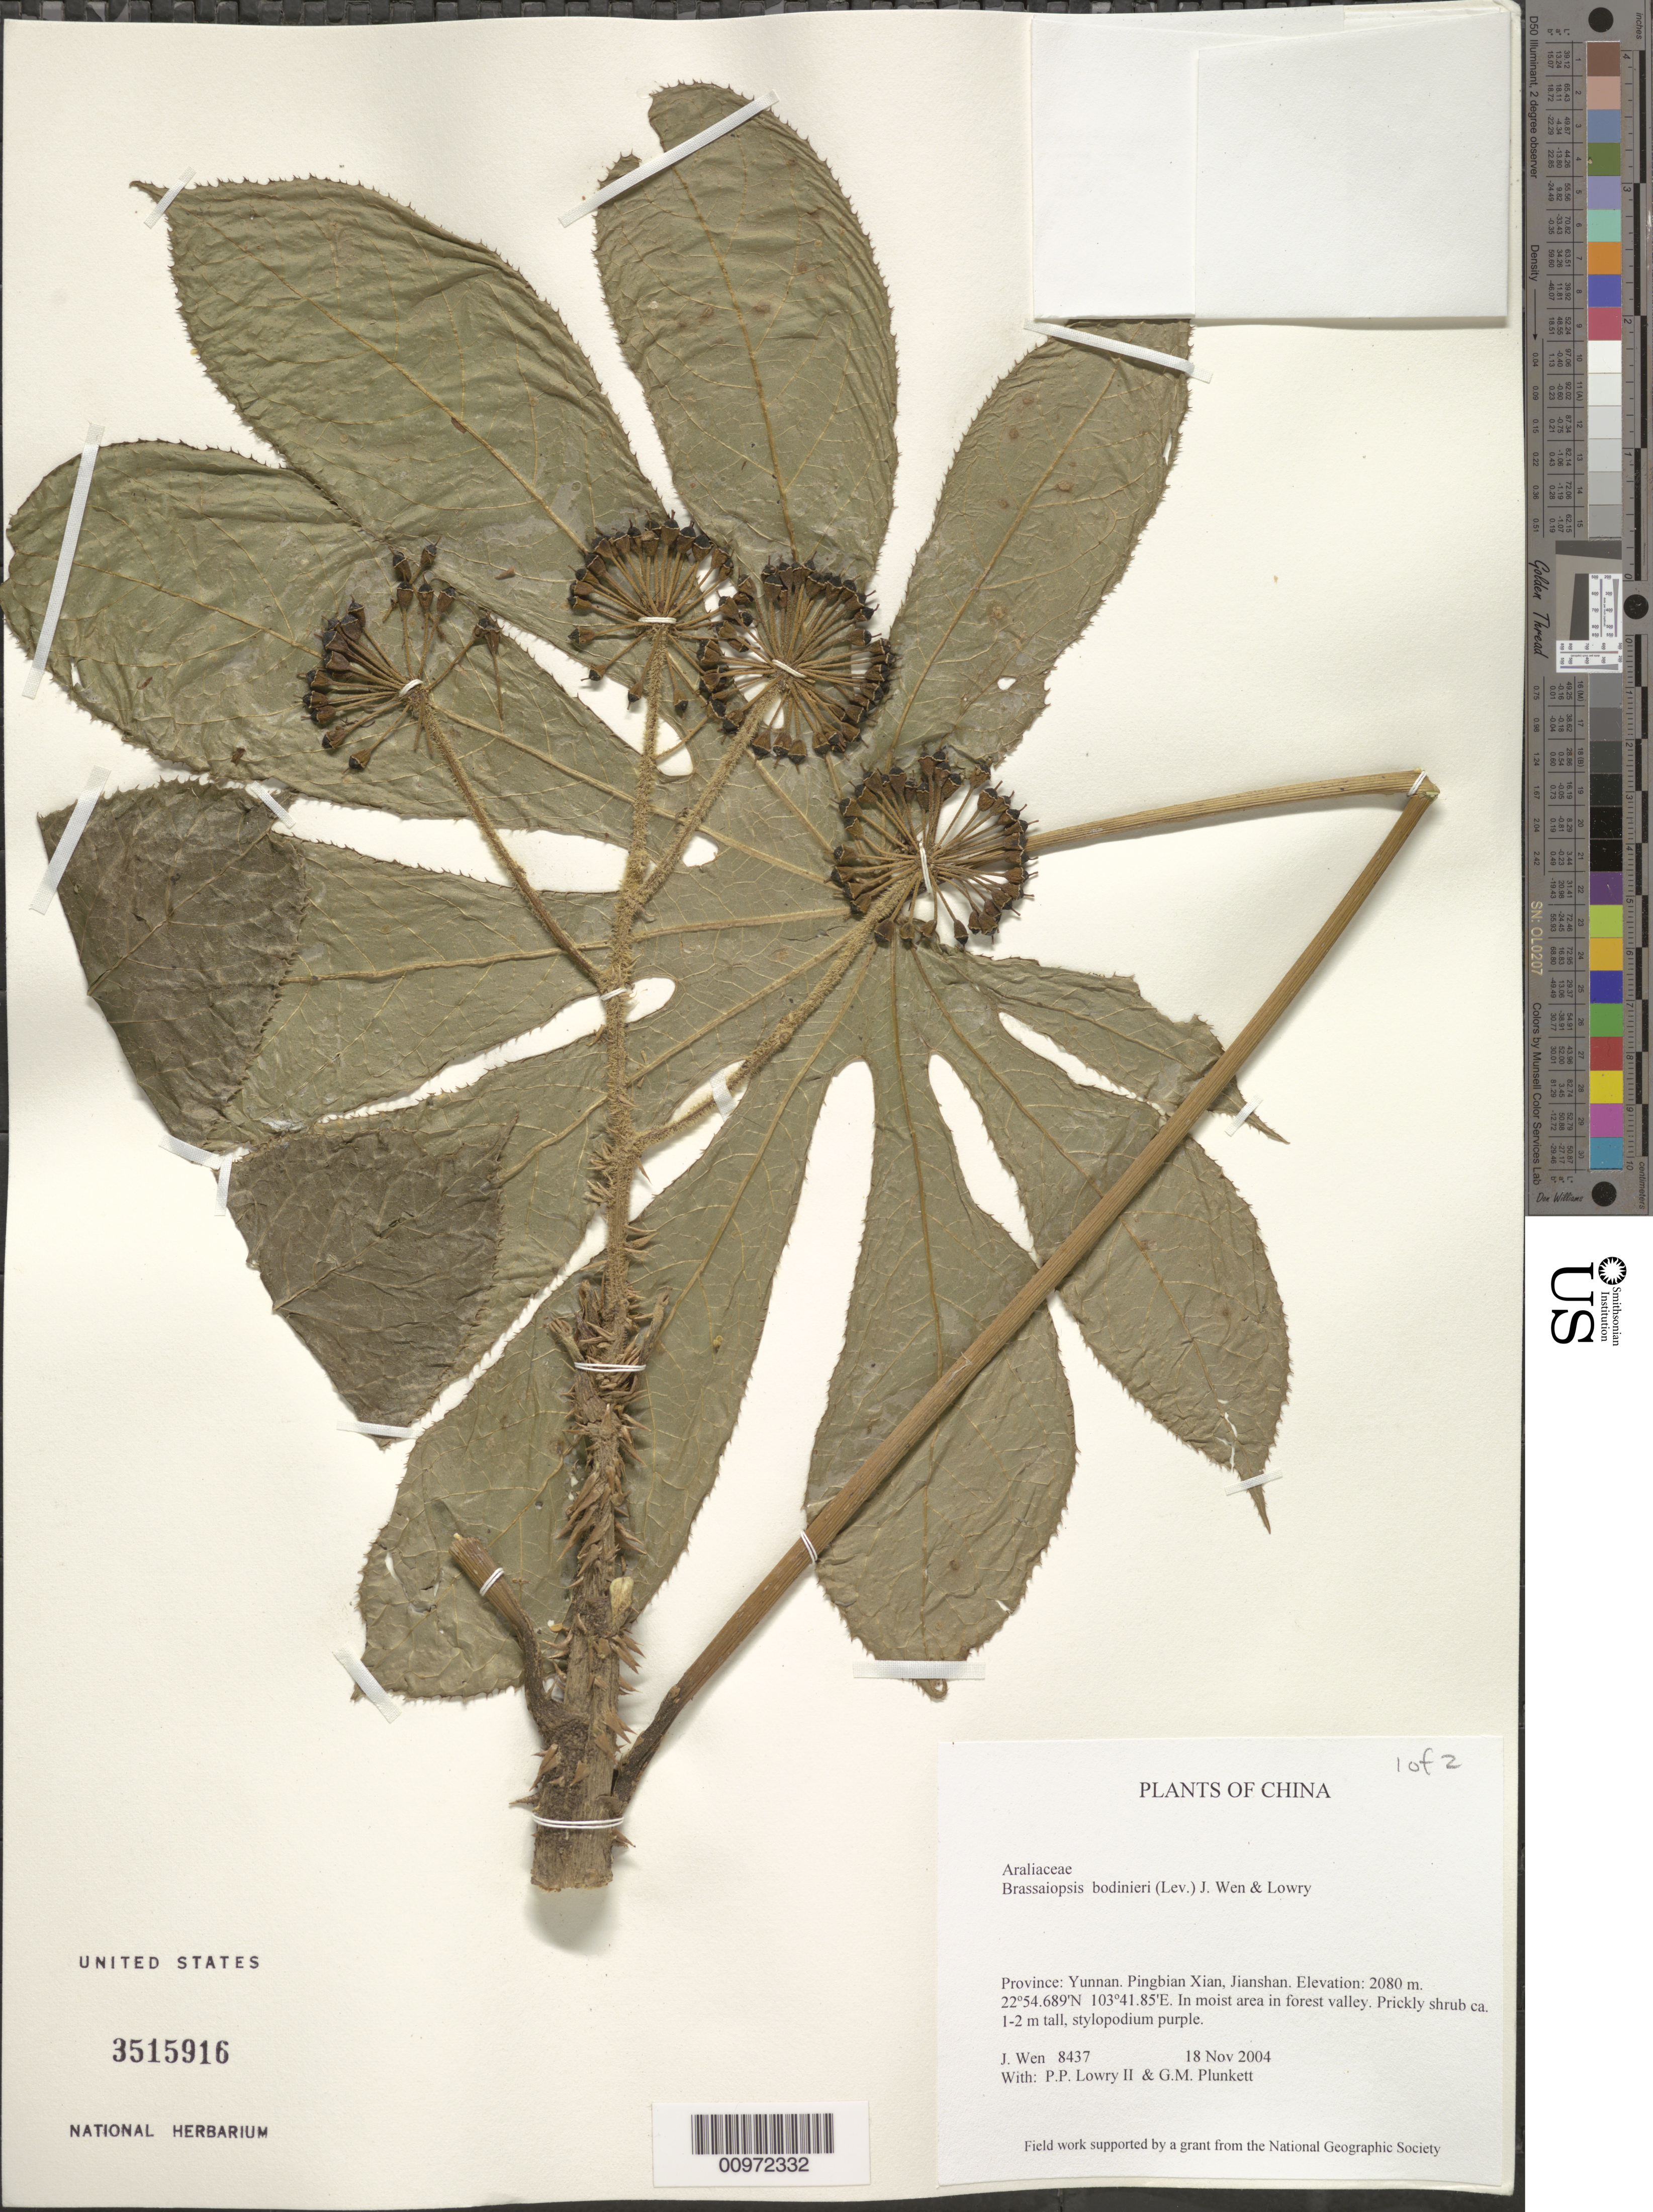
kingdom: Plantae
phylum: Tracheophyta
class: Magnoliopsida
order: Apiales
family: Araliaceae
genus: Brassaiopsis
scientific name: Brassaiopsis bodinieri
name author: (H. Lév.) J. Wen & Lowry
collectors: J. Wen, P. P. Lowry & G. M. Plunkett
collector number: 8437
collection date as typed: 18 Nov 2004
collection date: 2004-11-18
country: China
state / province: Yunnan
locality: Pingbian Xian, Jianshan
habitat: In moist area in forest valley.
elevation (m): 2080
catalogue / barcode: US 3515916